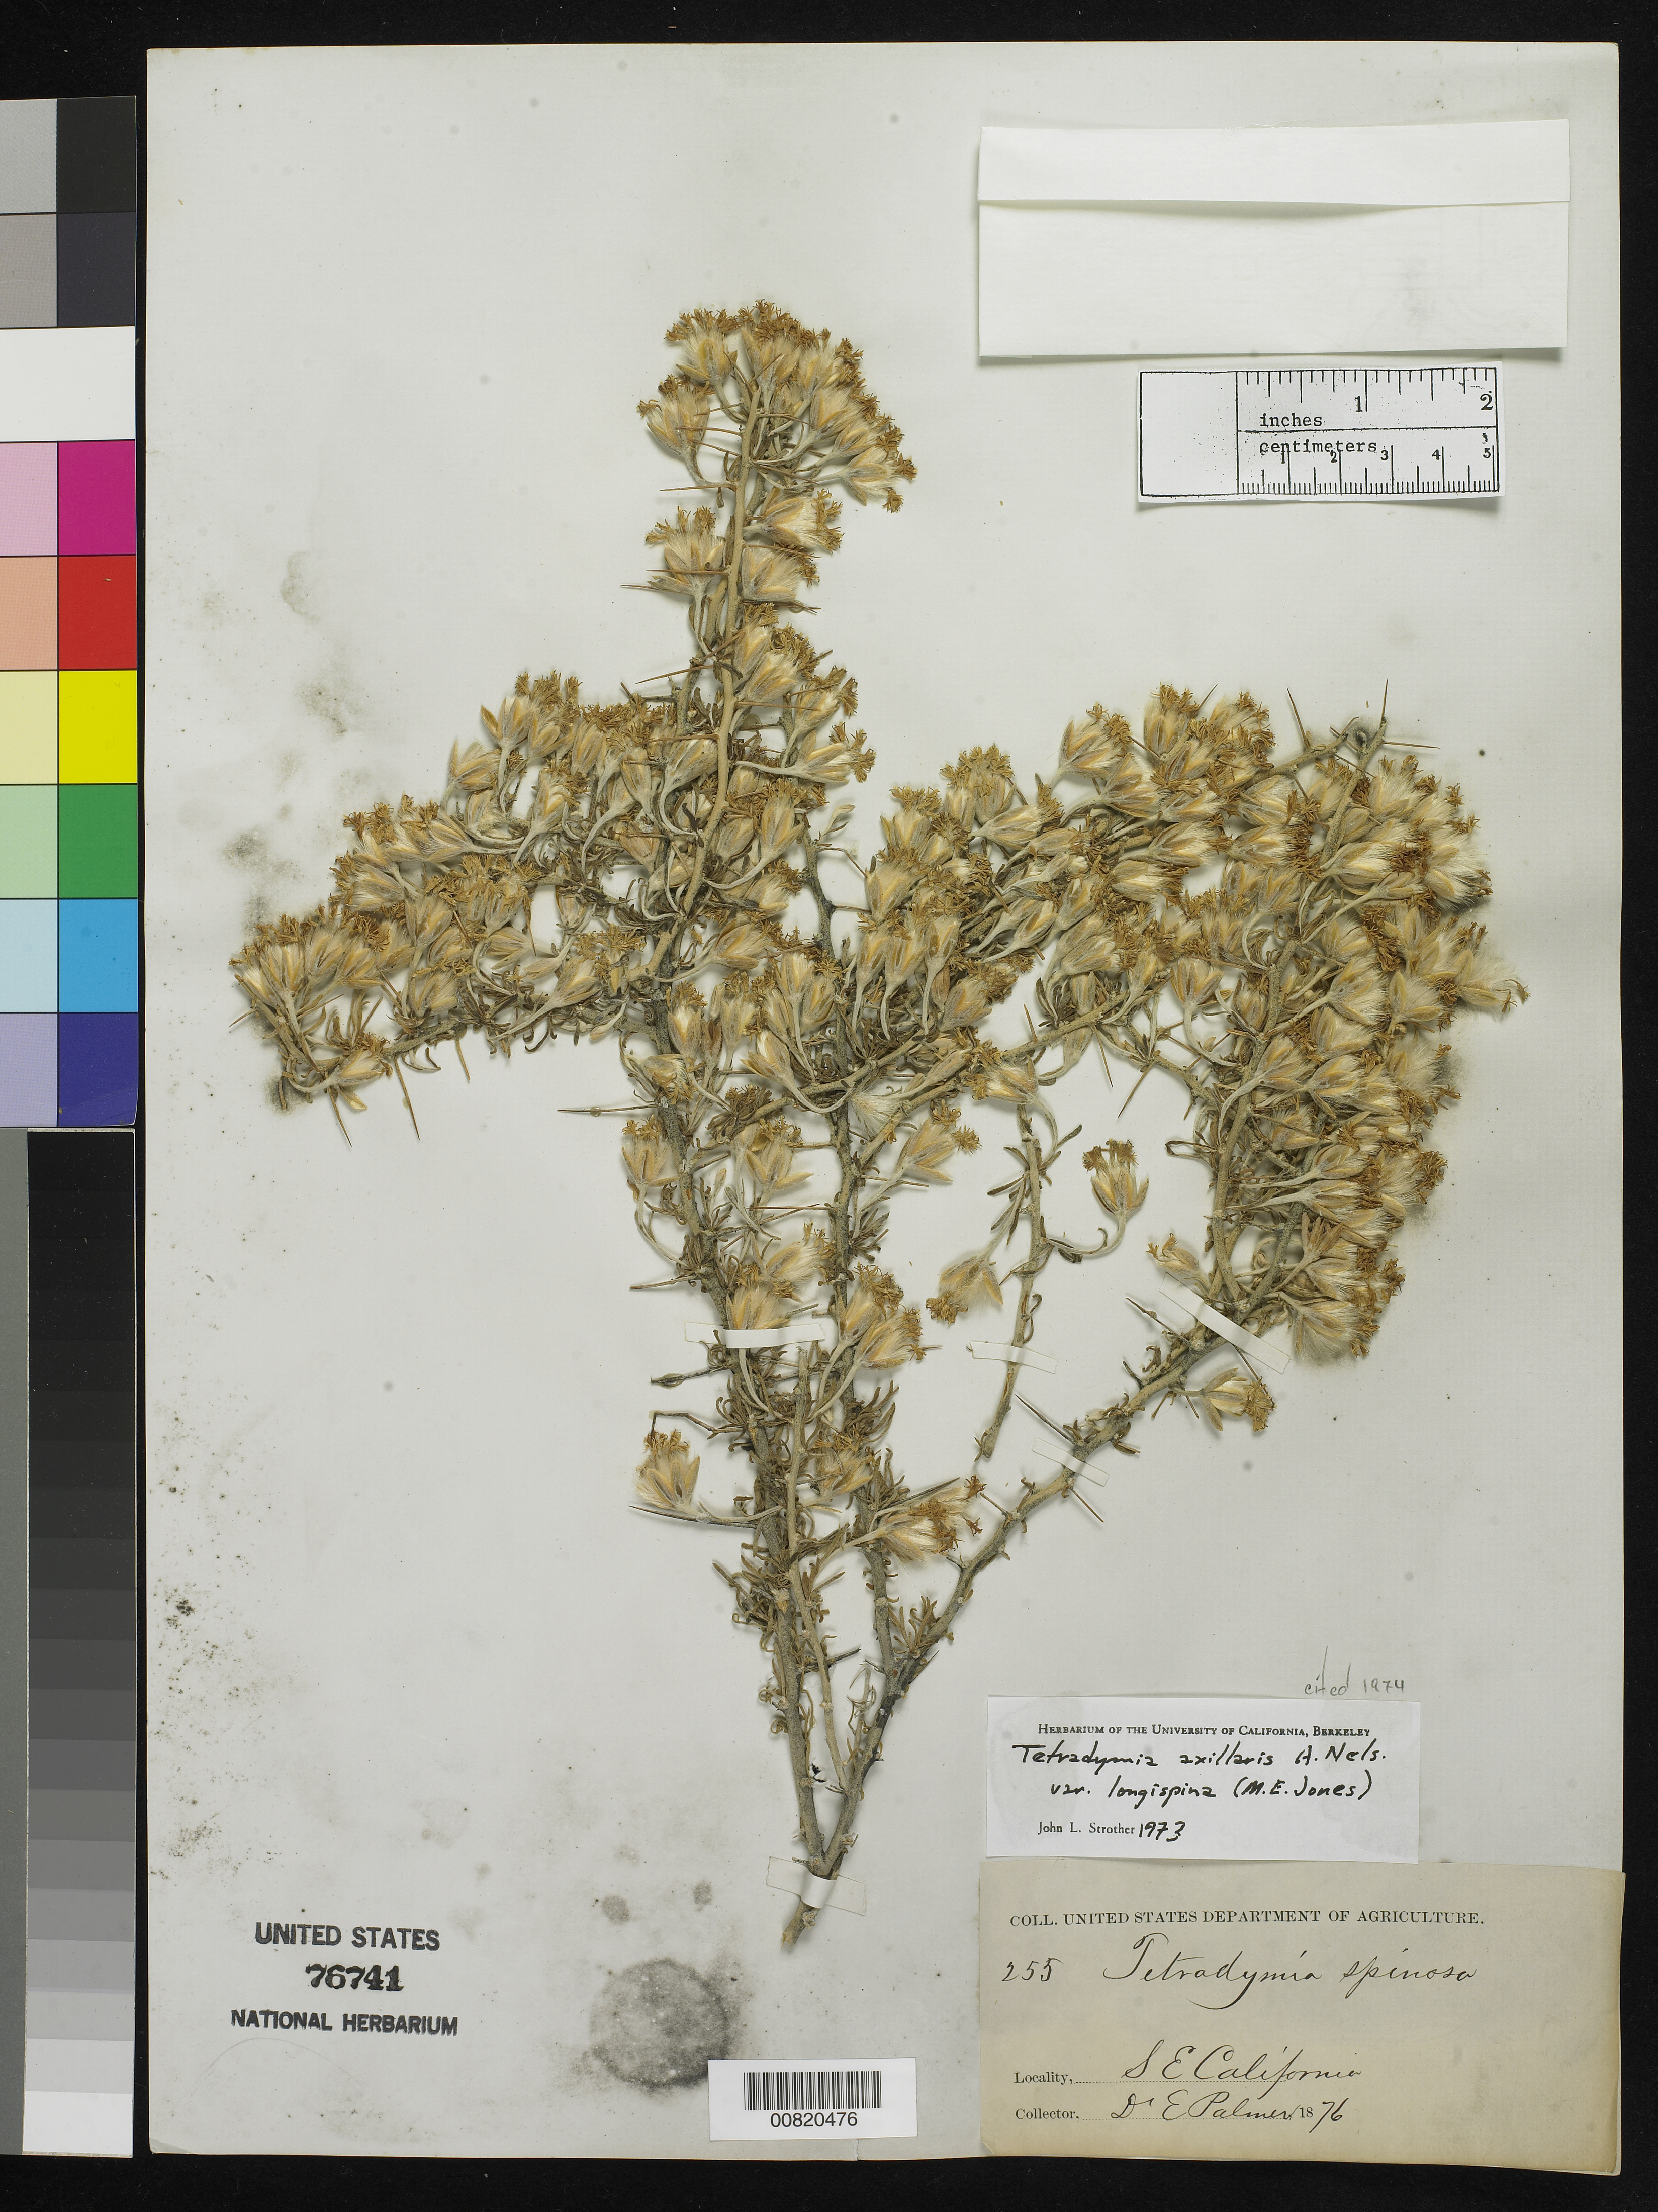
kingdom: Plantae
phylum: Tracheophyta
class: Magnoliopsida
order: Asterales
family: Asteraceae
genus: Tetradymia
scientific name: Tetradymia axillaris var. longispina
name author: (M.E. Jones) Strother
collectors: E. Palmer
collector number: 255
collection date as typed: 1876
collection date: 1876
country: United States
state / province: California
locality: SE California.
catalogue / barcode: US 76741